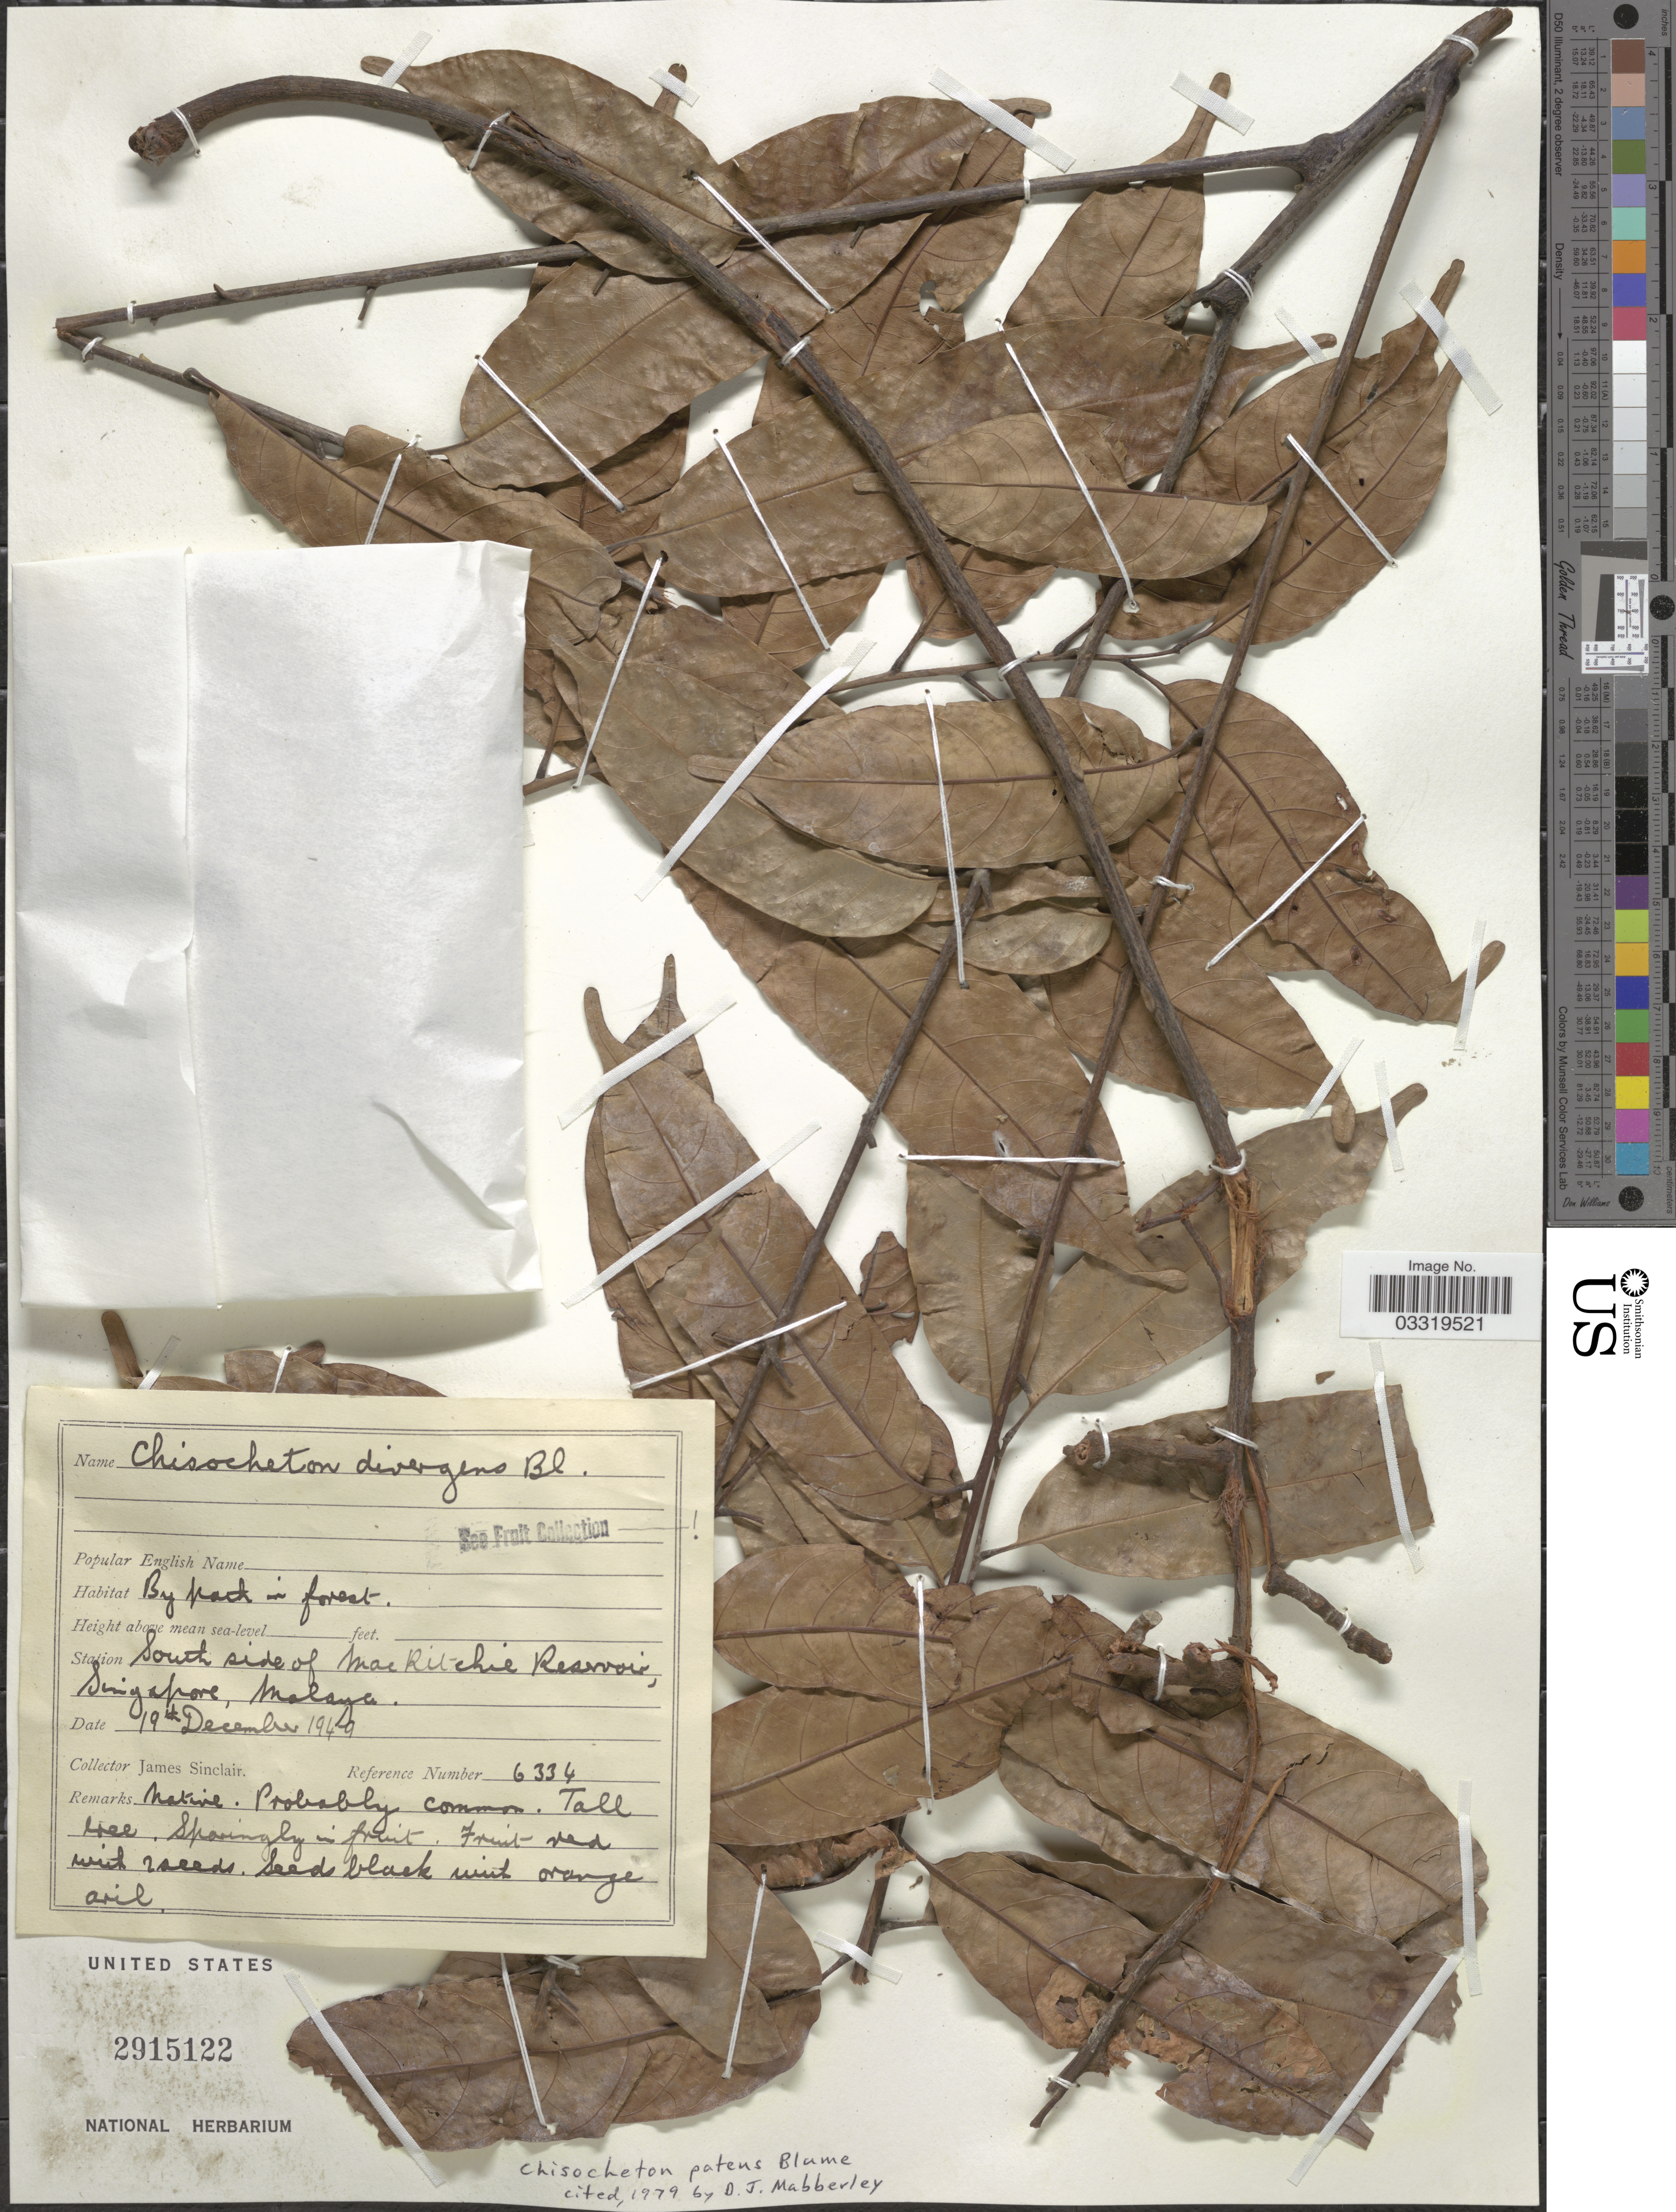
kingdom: Plantae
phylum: Tracheophyta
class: Magnoliopsida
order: Sapindales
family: Meliaceae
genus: Chisocheton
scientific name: Chisocheton patens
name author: Blume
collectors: J. Sinclair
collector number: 6334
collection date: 1949-12-19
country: Singapore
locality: Station South side of MacRitchie Reservoir, Malaya.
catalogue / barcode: US 2915122